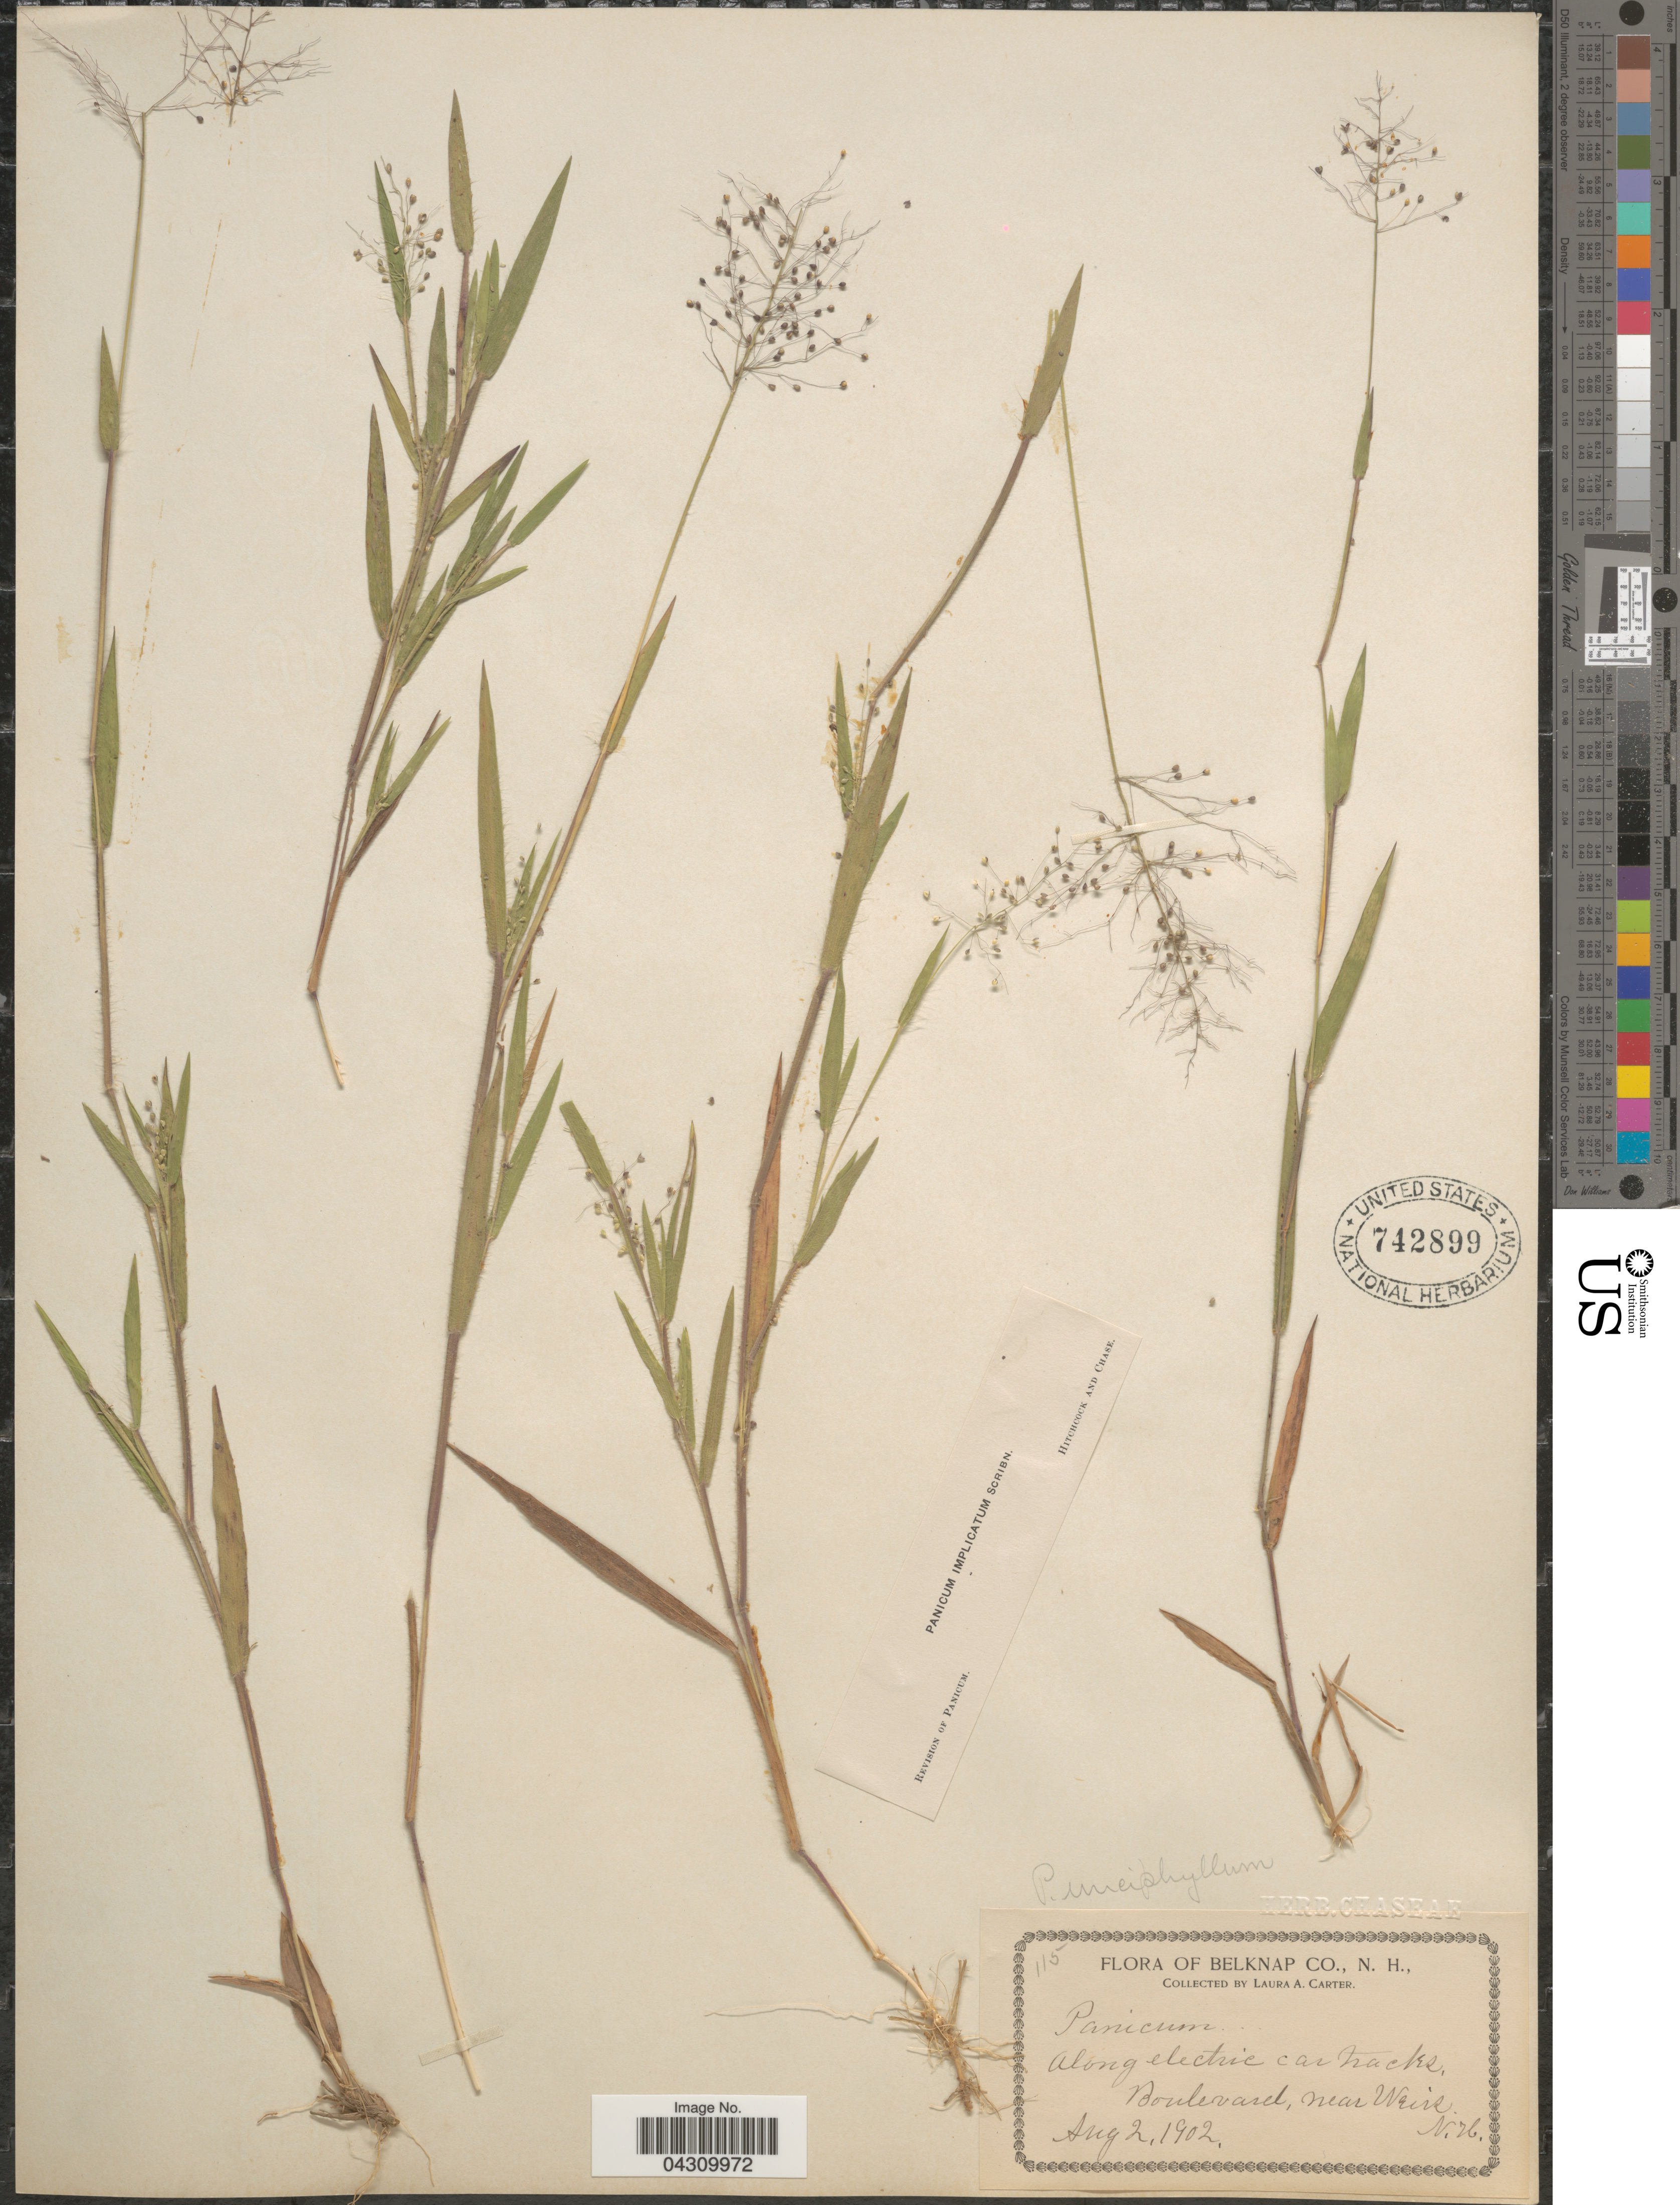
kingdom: Plantae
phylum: Tracheophyta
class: Liliopsida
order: Poales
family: Poaceae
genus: Dichanthelium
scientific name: Dichanthelium acuminatum var. acuminatum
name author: (Sw.) Gould & C.A. Clark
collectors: L. Carter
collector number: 115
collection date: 1902-08-02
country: United States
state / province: New Hampshire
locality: Belknap Co. Along electric car tracks, Boulevard, near Weiss.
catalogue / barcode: US 742899